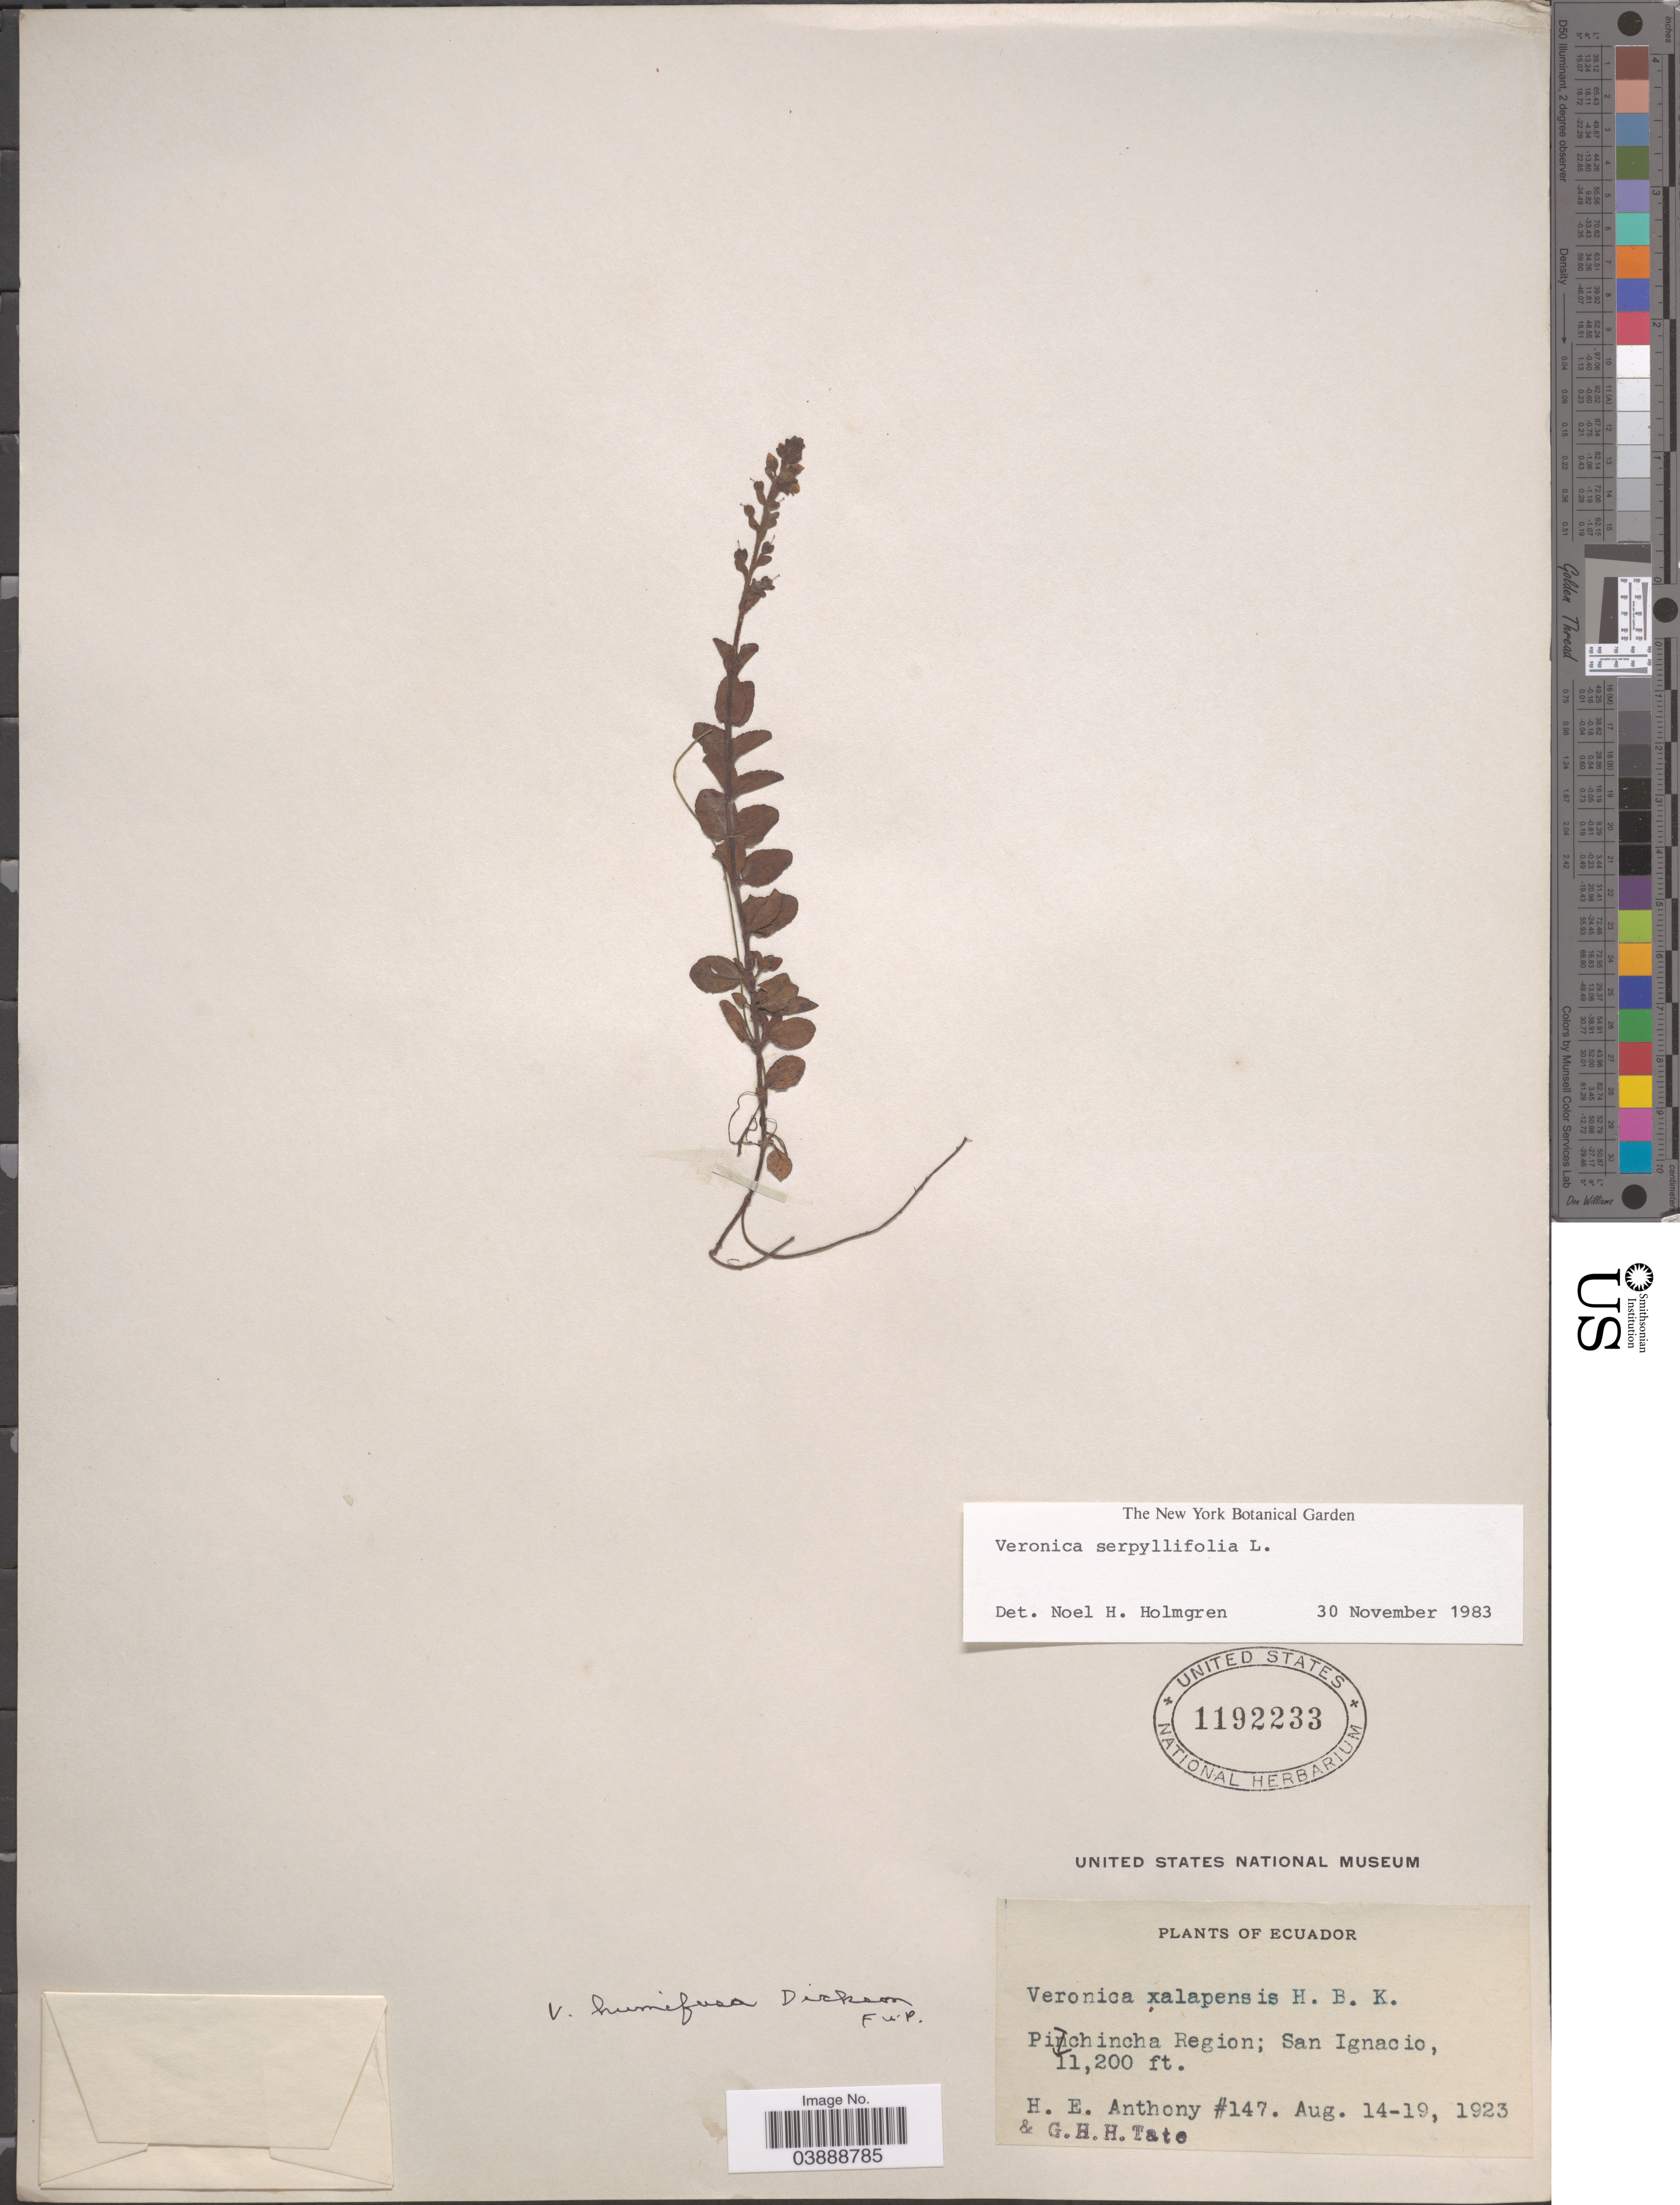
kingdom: Plantae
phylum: Tracheophyta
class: Magnoliopsida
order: Lamiales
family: Plantaginaceae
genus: Veronica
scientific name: Veronica serpyllifolia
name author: L.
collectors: H. E. Anthony & G. H. H.Tate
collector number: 147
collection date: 1923-08-14/1923-08-19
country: Ecuador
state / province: Pichincha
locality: Pichincha Region: San Ignacio.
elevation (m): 3414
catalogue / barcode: US 1192233